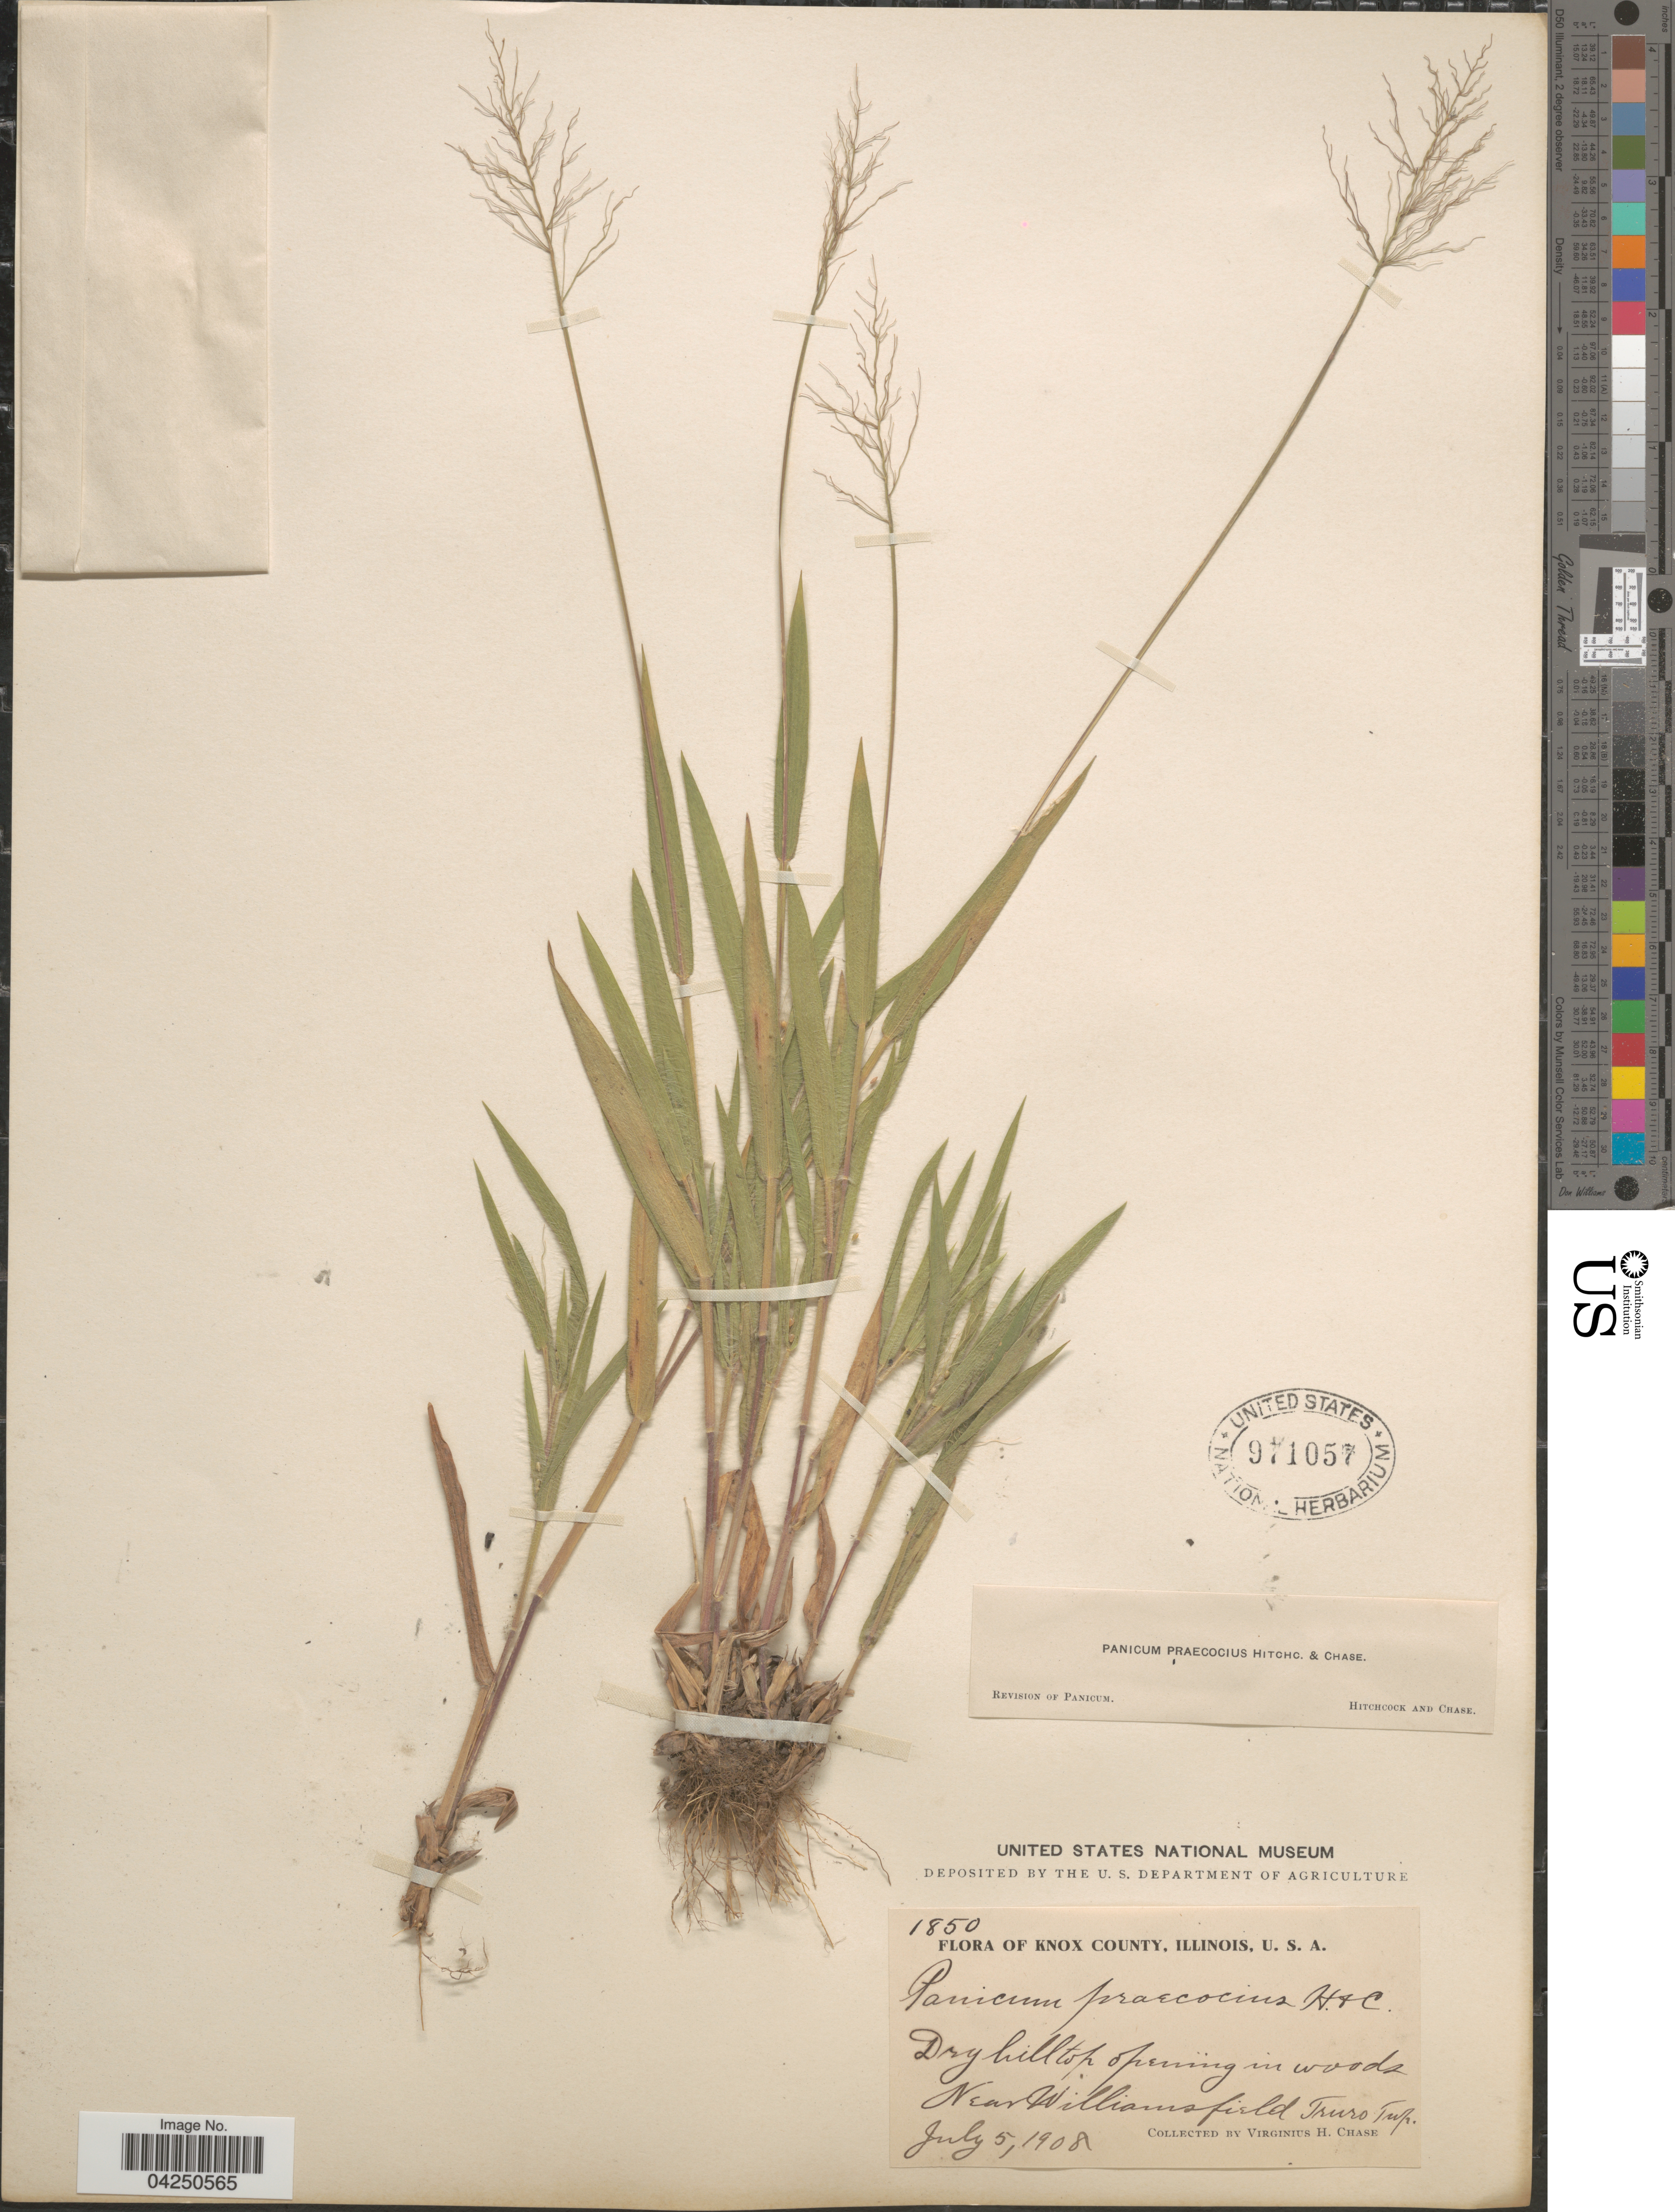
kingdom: Plantae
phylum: Tracheophyta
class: Liliopsida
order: Poales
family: Poaceae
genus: Dichanthelium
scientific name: Dichanthelium acuminatum var. acuminatum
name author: (Sw.) Gould & C.A. Clark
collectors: V. H. Chase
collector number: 1850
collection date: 1908-07-05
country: United States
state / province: Illinois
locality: Knox County. Dry hilltop opening in woods. Near Williamsfield Truro Twp.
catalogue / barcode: US 971057